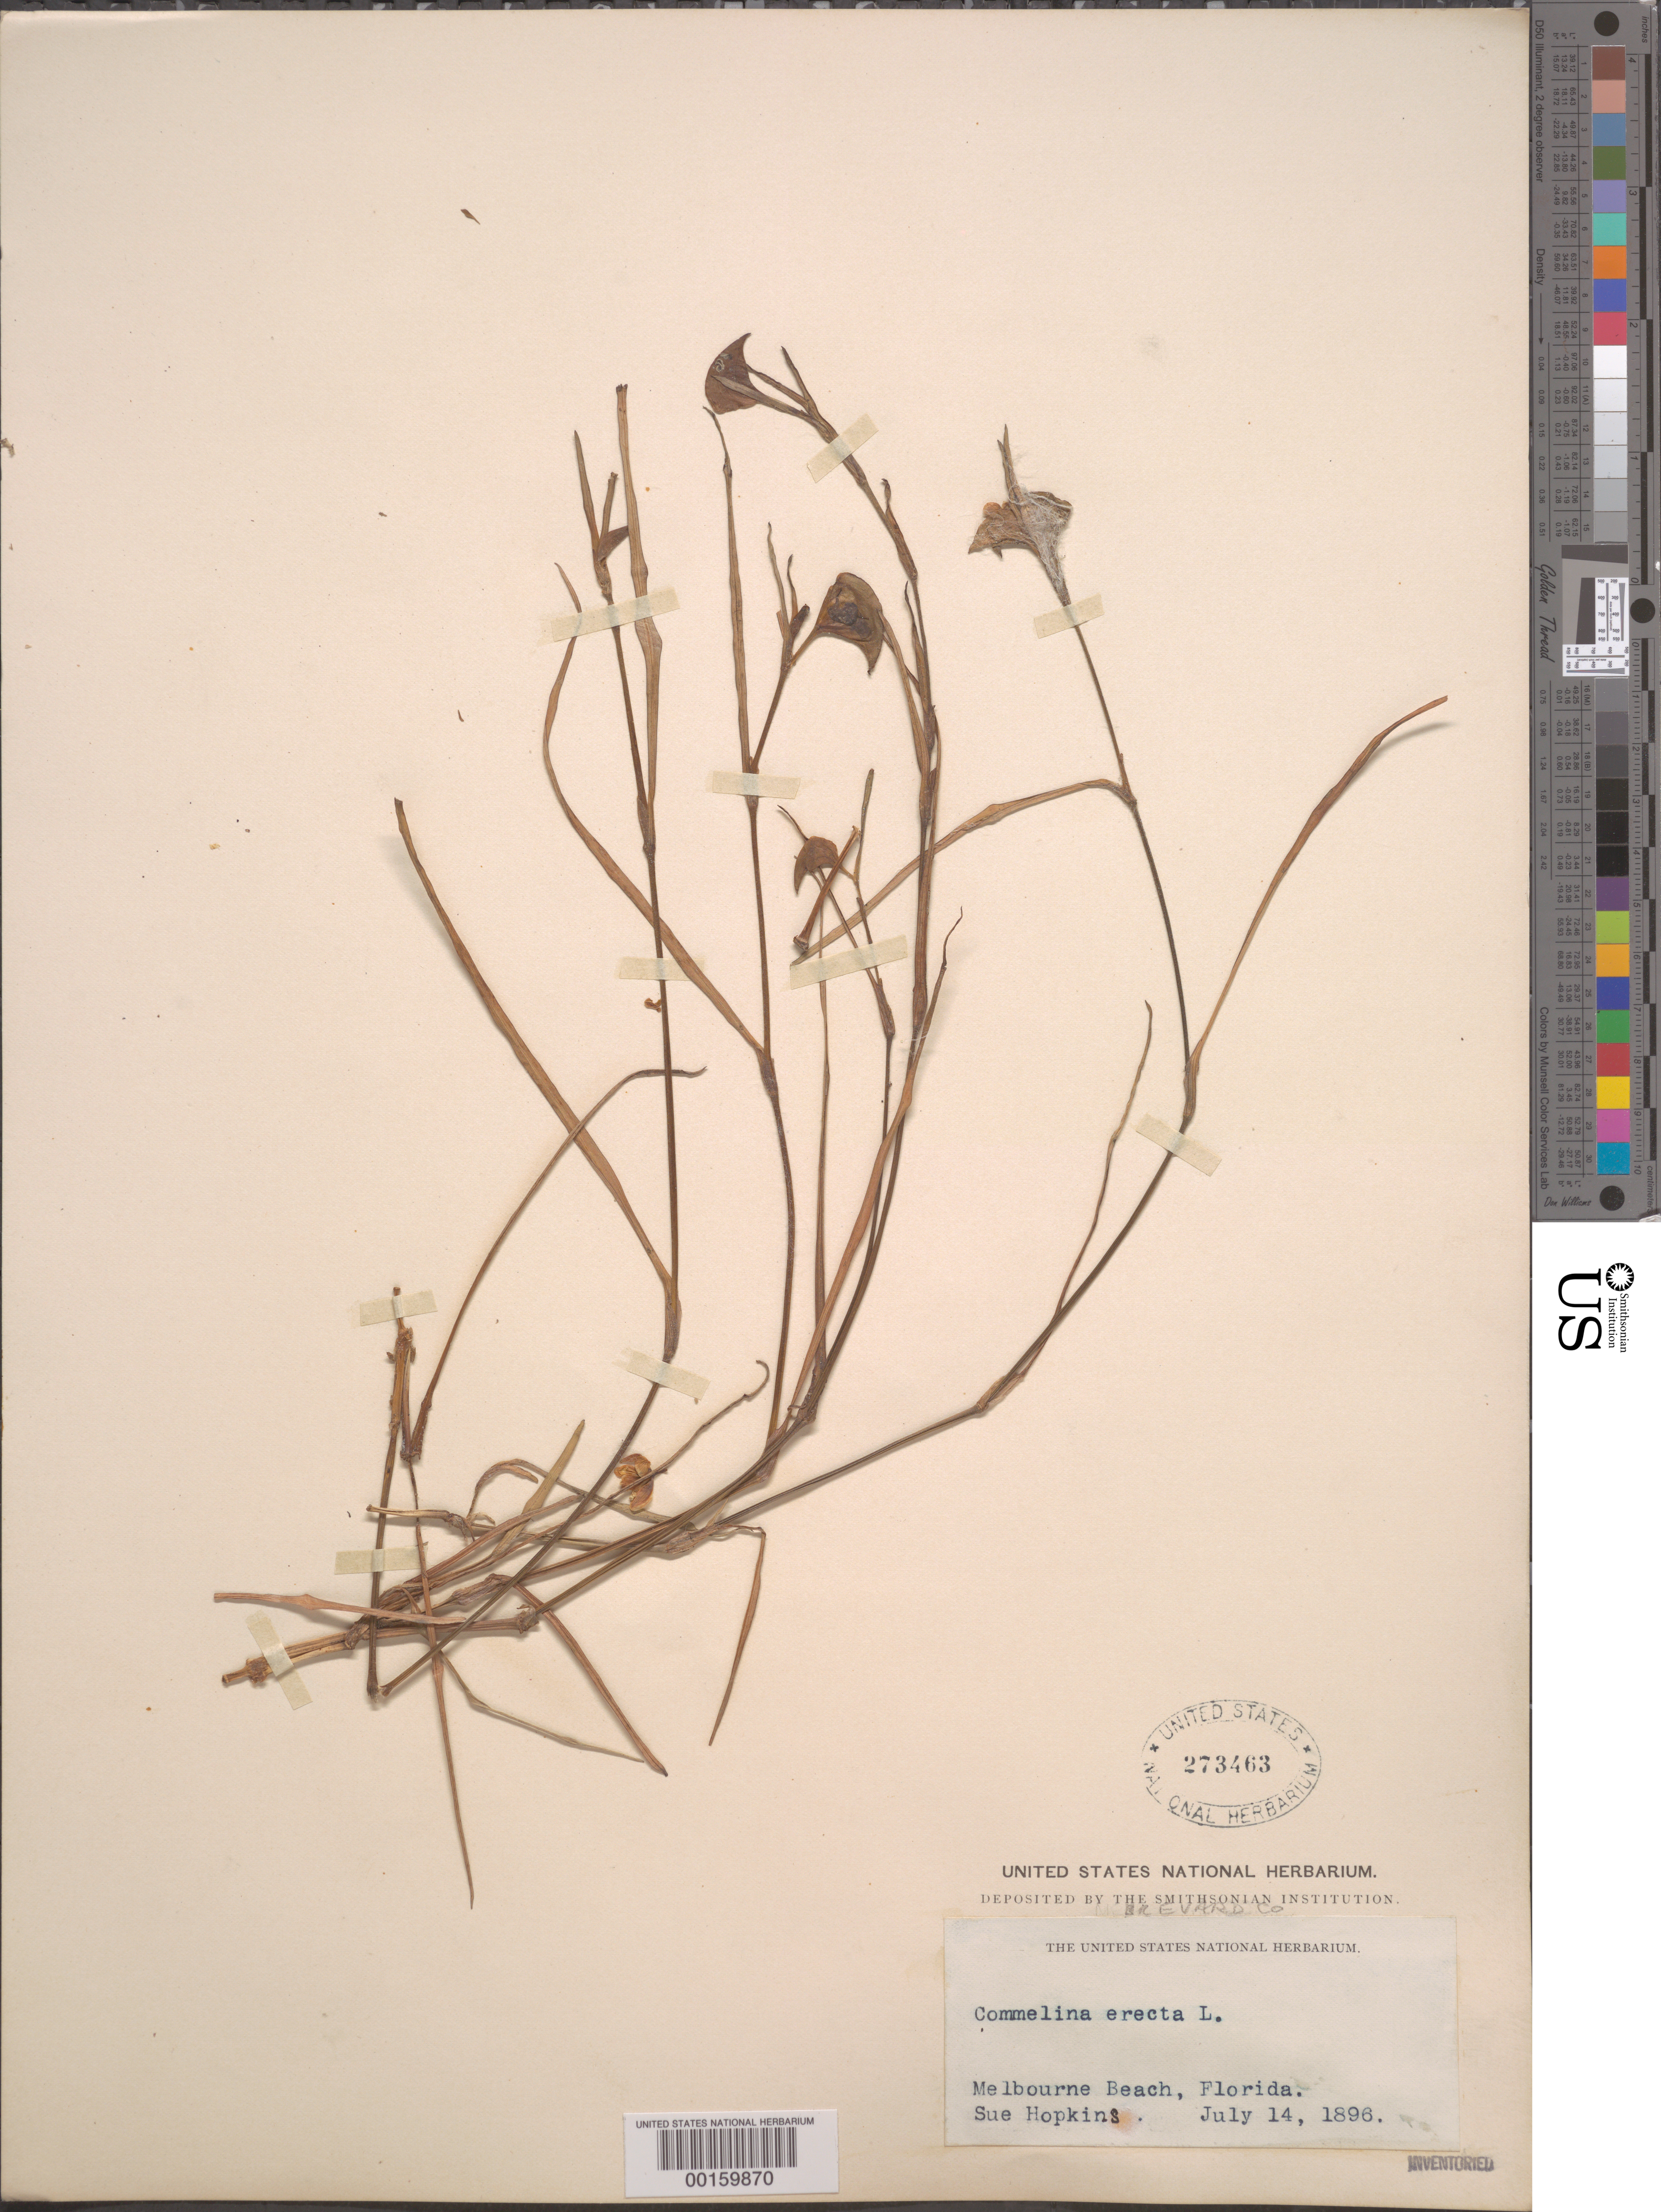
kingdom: Plantae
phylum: Tracheophyta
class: Liliopsida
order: Commelinales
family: Commelinaceae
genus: Commelina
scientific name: Commelina erecta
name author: L.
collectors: S. Hopkins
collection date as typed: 14 Jul 1896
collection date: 1896-07-14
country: United States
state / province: Florida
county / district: Brevard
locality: Melbourne beach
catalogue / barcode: US 273463